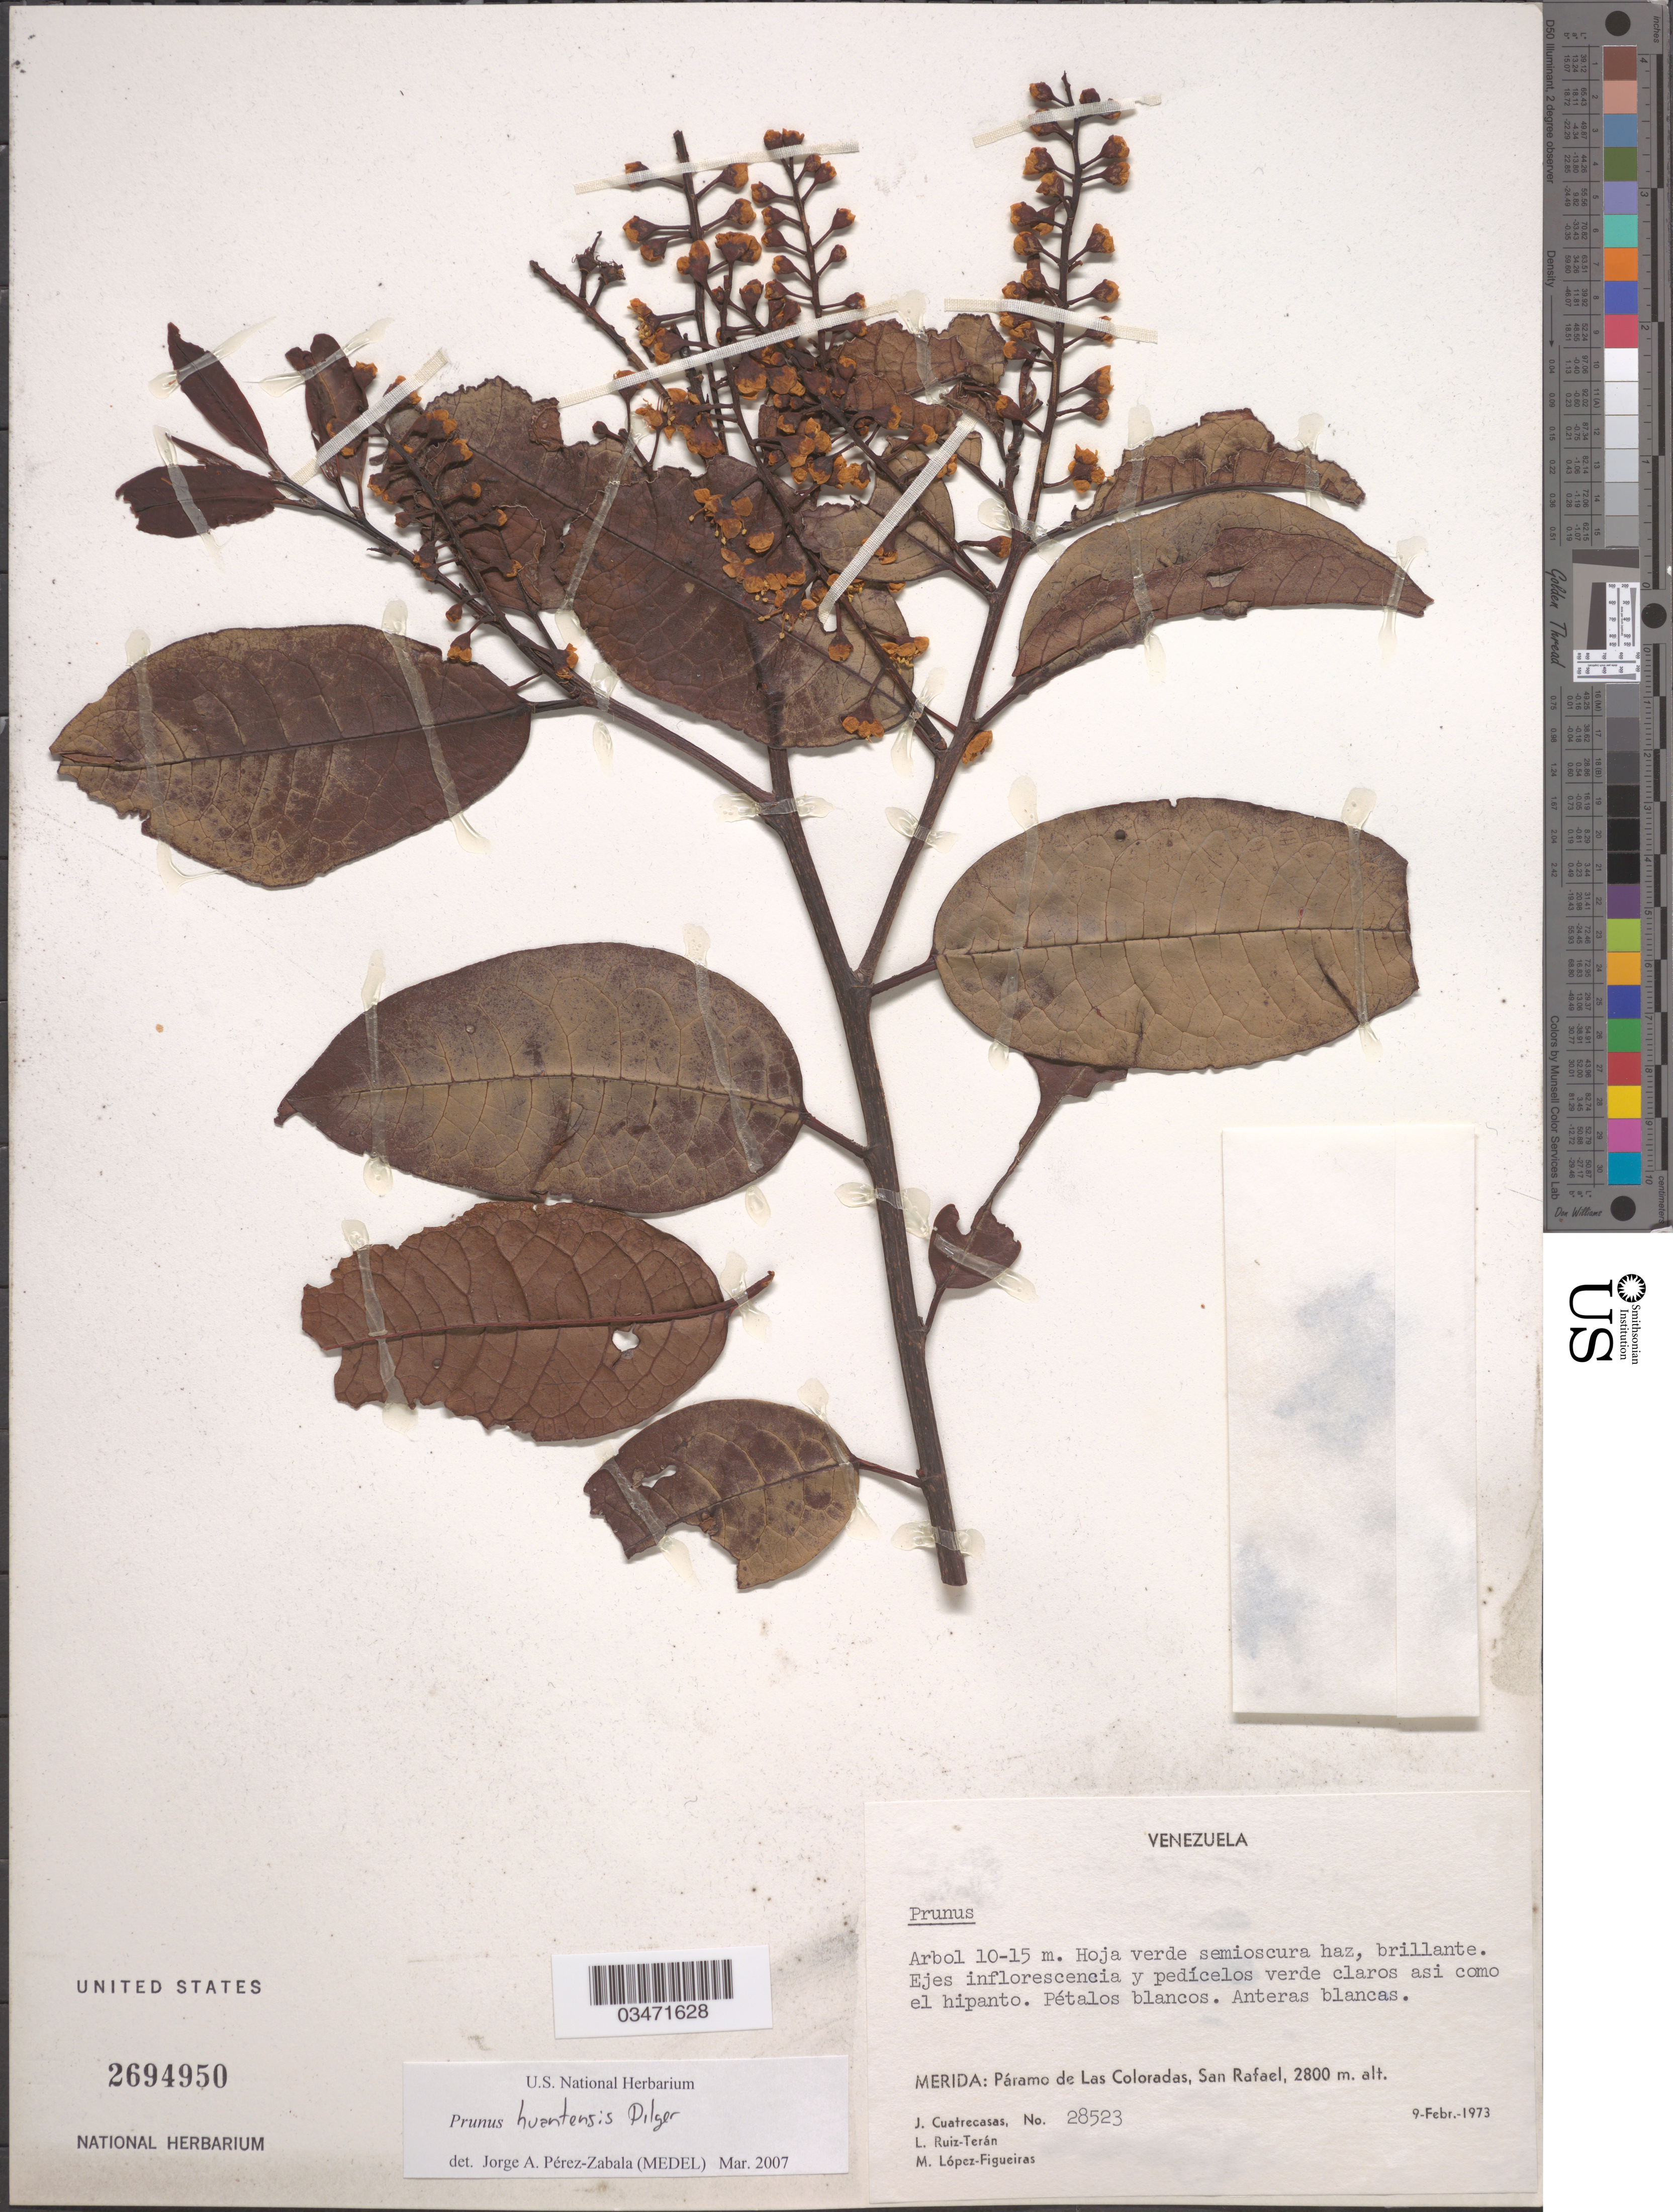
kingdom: Plantae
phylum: Tracheophyta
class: Magnoliopsida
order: Rosales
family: Rosaceae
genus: Prunus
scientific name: Prunus huantensis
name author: Pilg.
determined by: Pérez-Zabala, Jorge A.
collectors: J. Cuatrecasas, L. E. Ruíz-Terán & M. López Figueiras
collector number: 28523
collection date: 1973-02-09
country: Venezuela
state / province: Mérida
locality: Páramo de Las Coloradas, San Rafael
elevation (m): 2800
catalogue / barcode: US 2694950